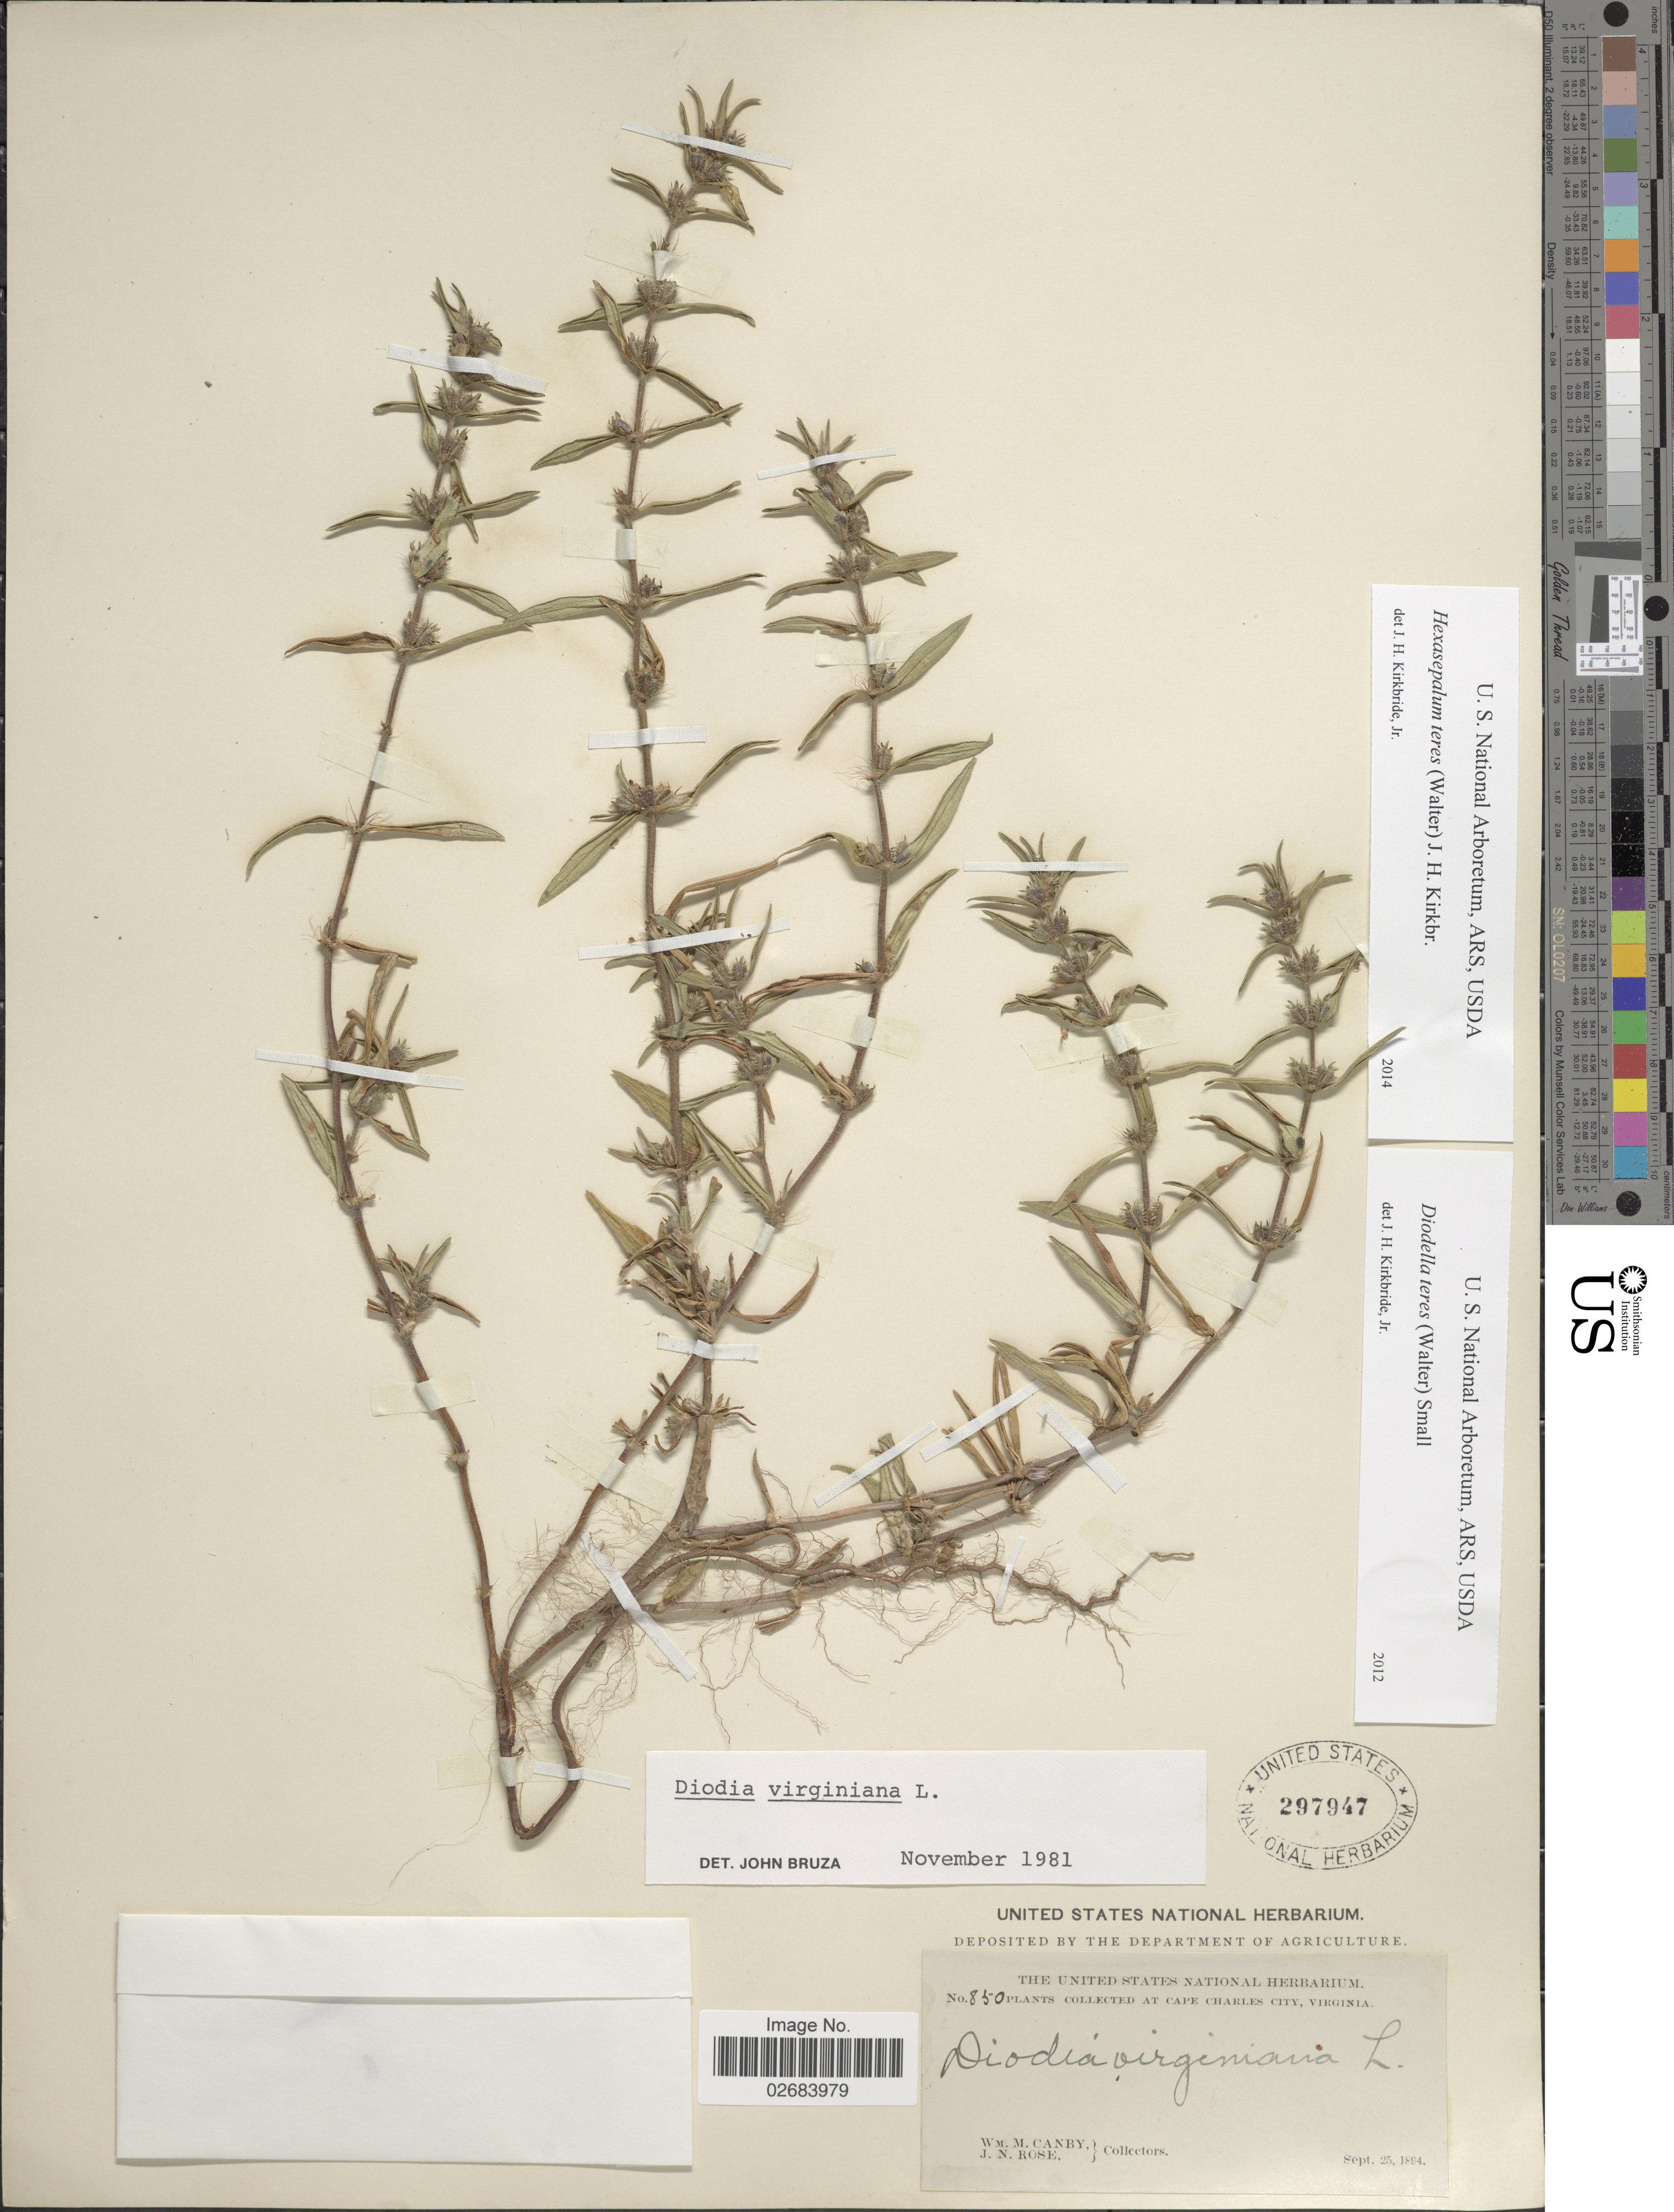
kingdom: Plantae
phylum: Tracheophyta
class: Magnoliopsida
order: Gentianales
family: Rubiaceae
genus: Diodia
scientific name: Diodia teres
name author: Walter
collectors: W. M. Canby & J. N. Rose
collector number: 850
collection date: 1894-09-25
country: United States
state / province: Virginia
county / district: Charles City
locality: At Cape Charles City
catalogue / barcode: US 297947